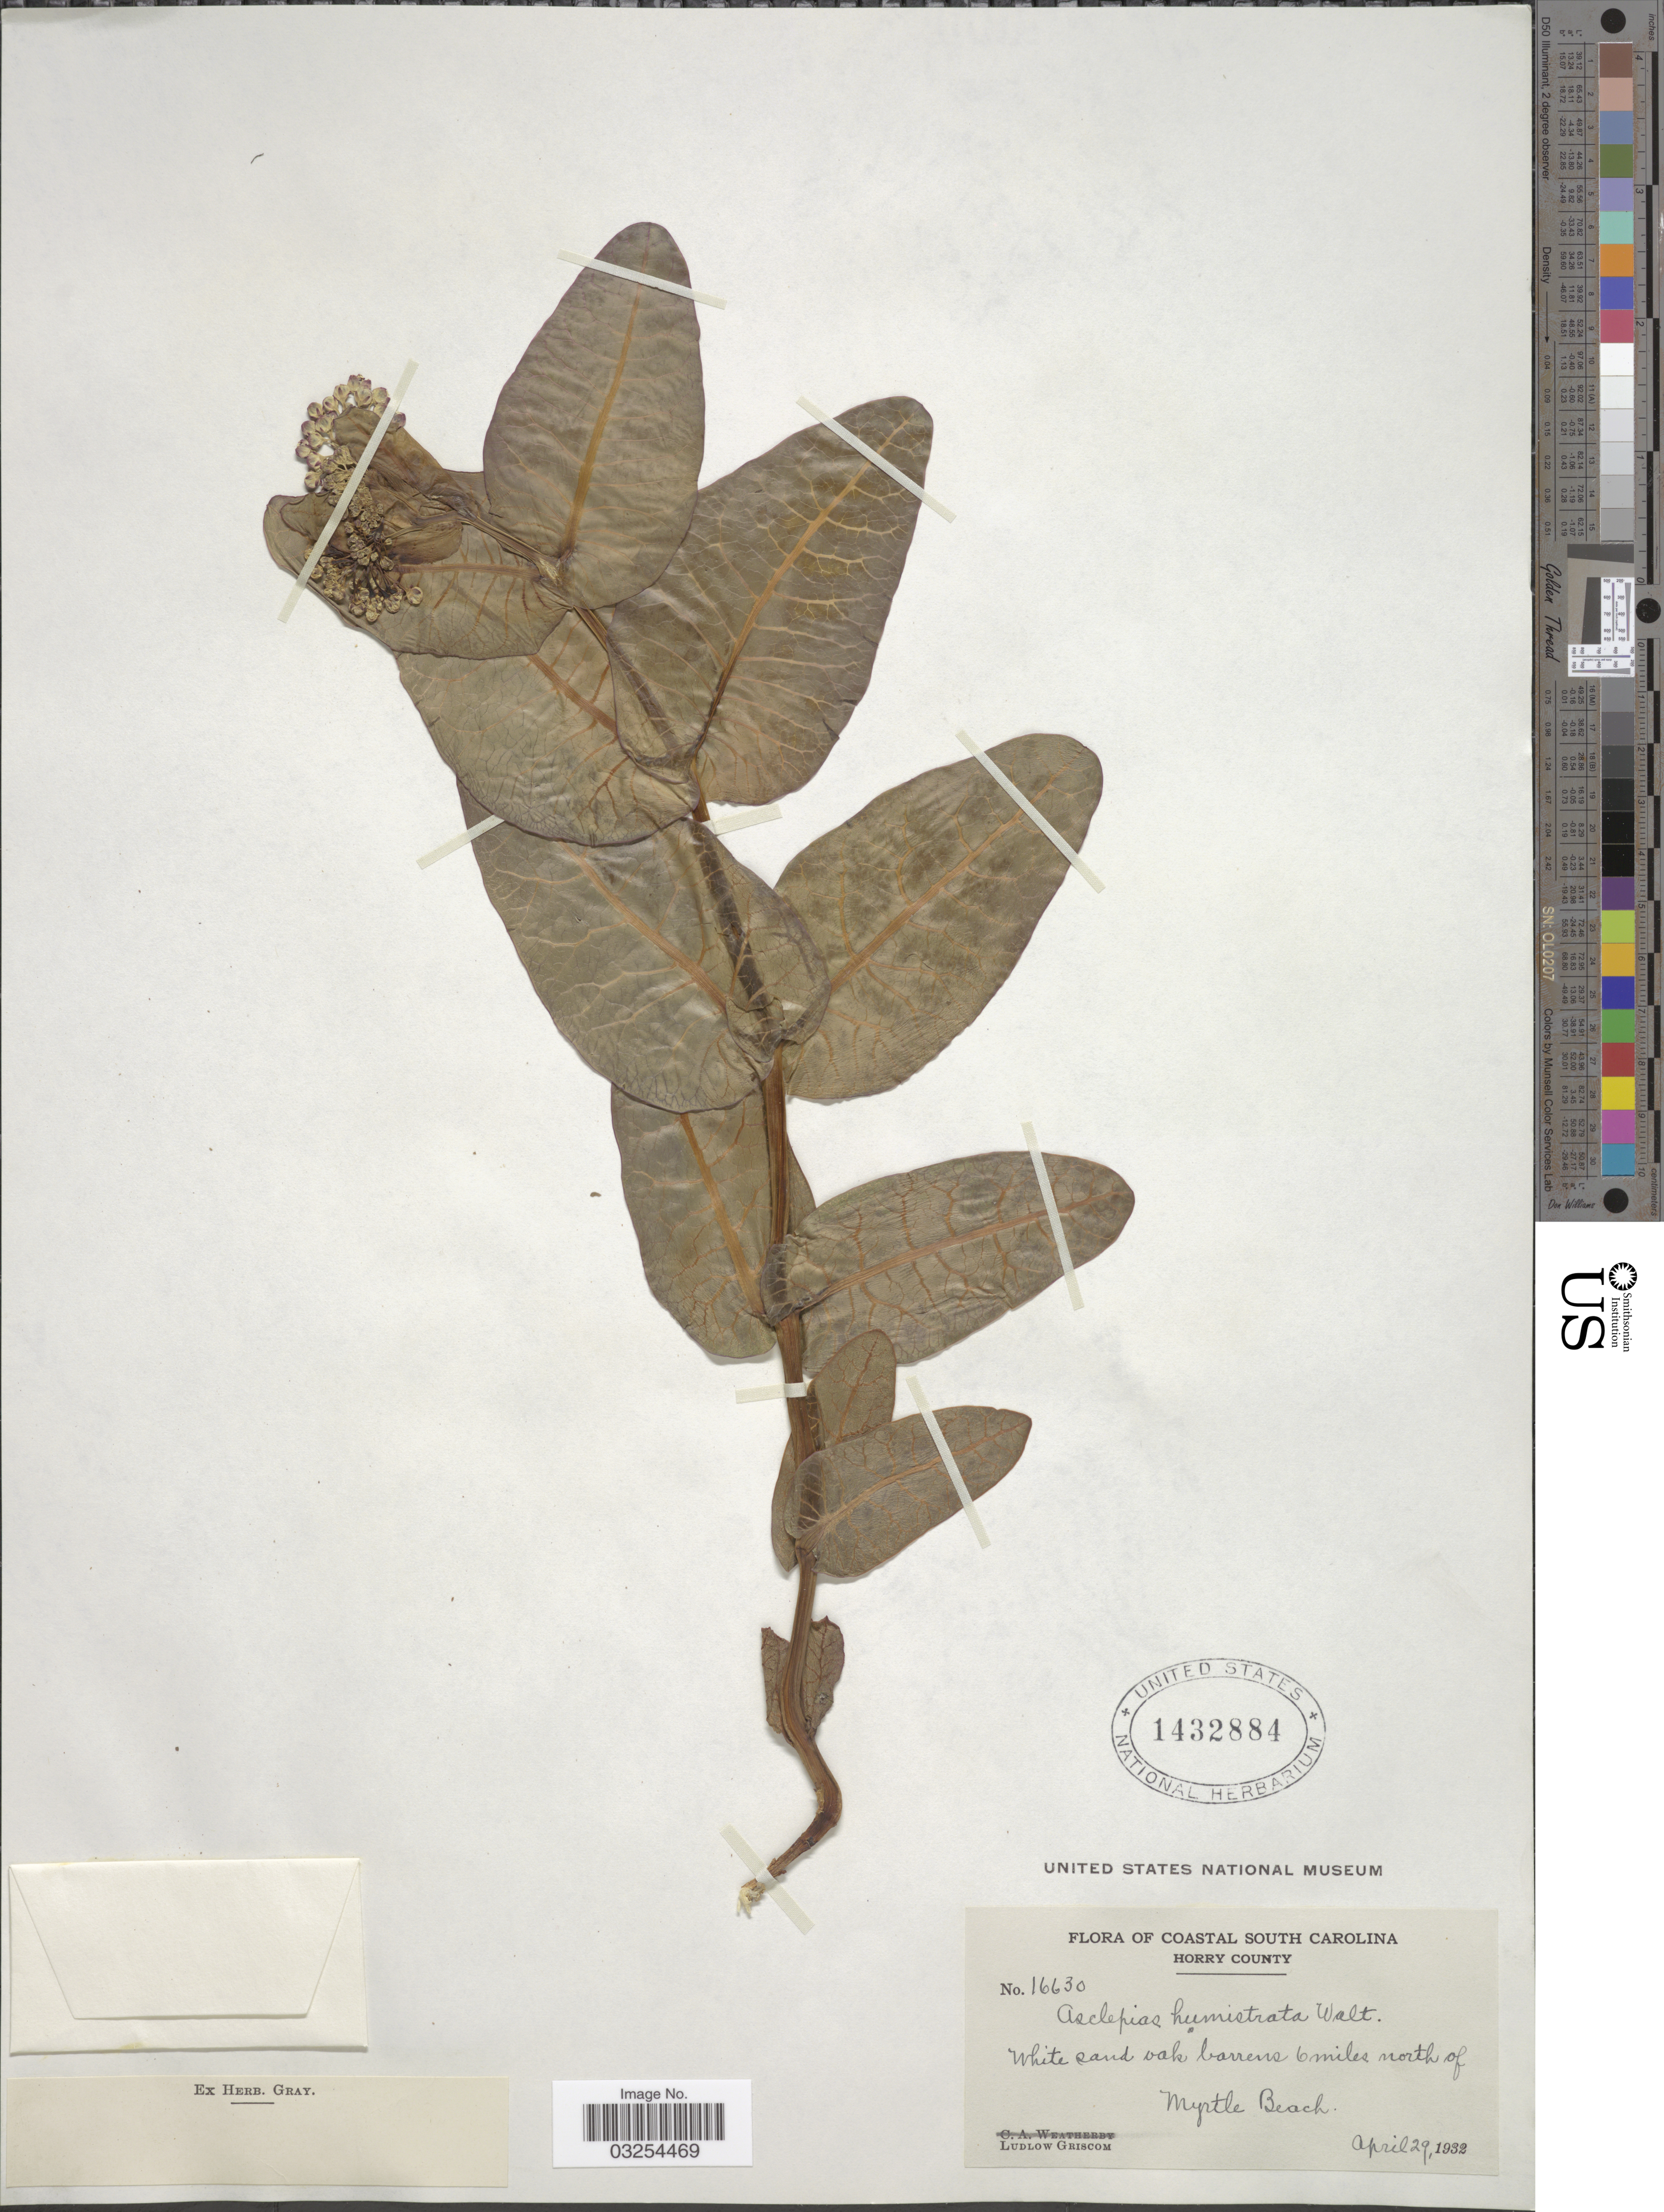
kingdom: Plantae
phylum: Tracheophyta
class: Magnoliopsida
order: Gentianales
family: Apocynaceae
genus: Asclepias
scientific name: Asclepias humistrata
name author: Walter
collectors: L. Griscom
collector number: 16630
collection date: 1932-04-29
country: United States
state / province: South Carolina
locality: Coastal South Carolina. Horry County. White sand oak barrens 6 miles, north of Myrtle Beach.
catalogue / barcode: US 1432884